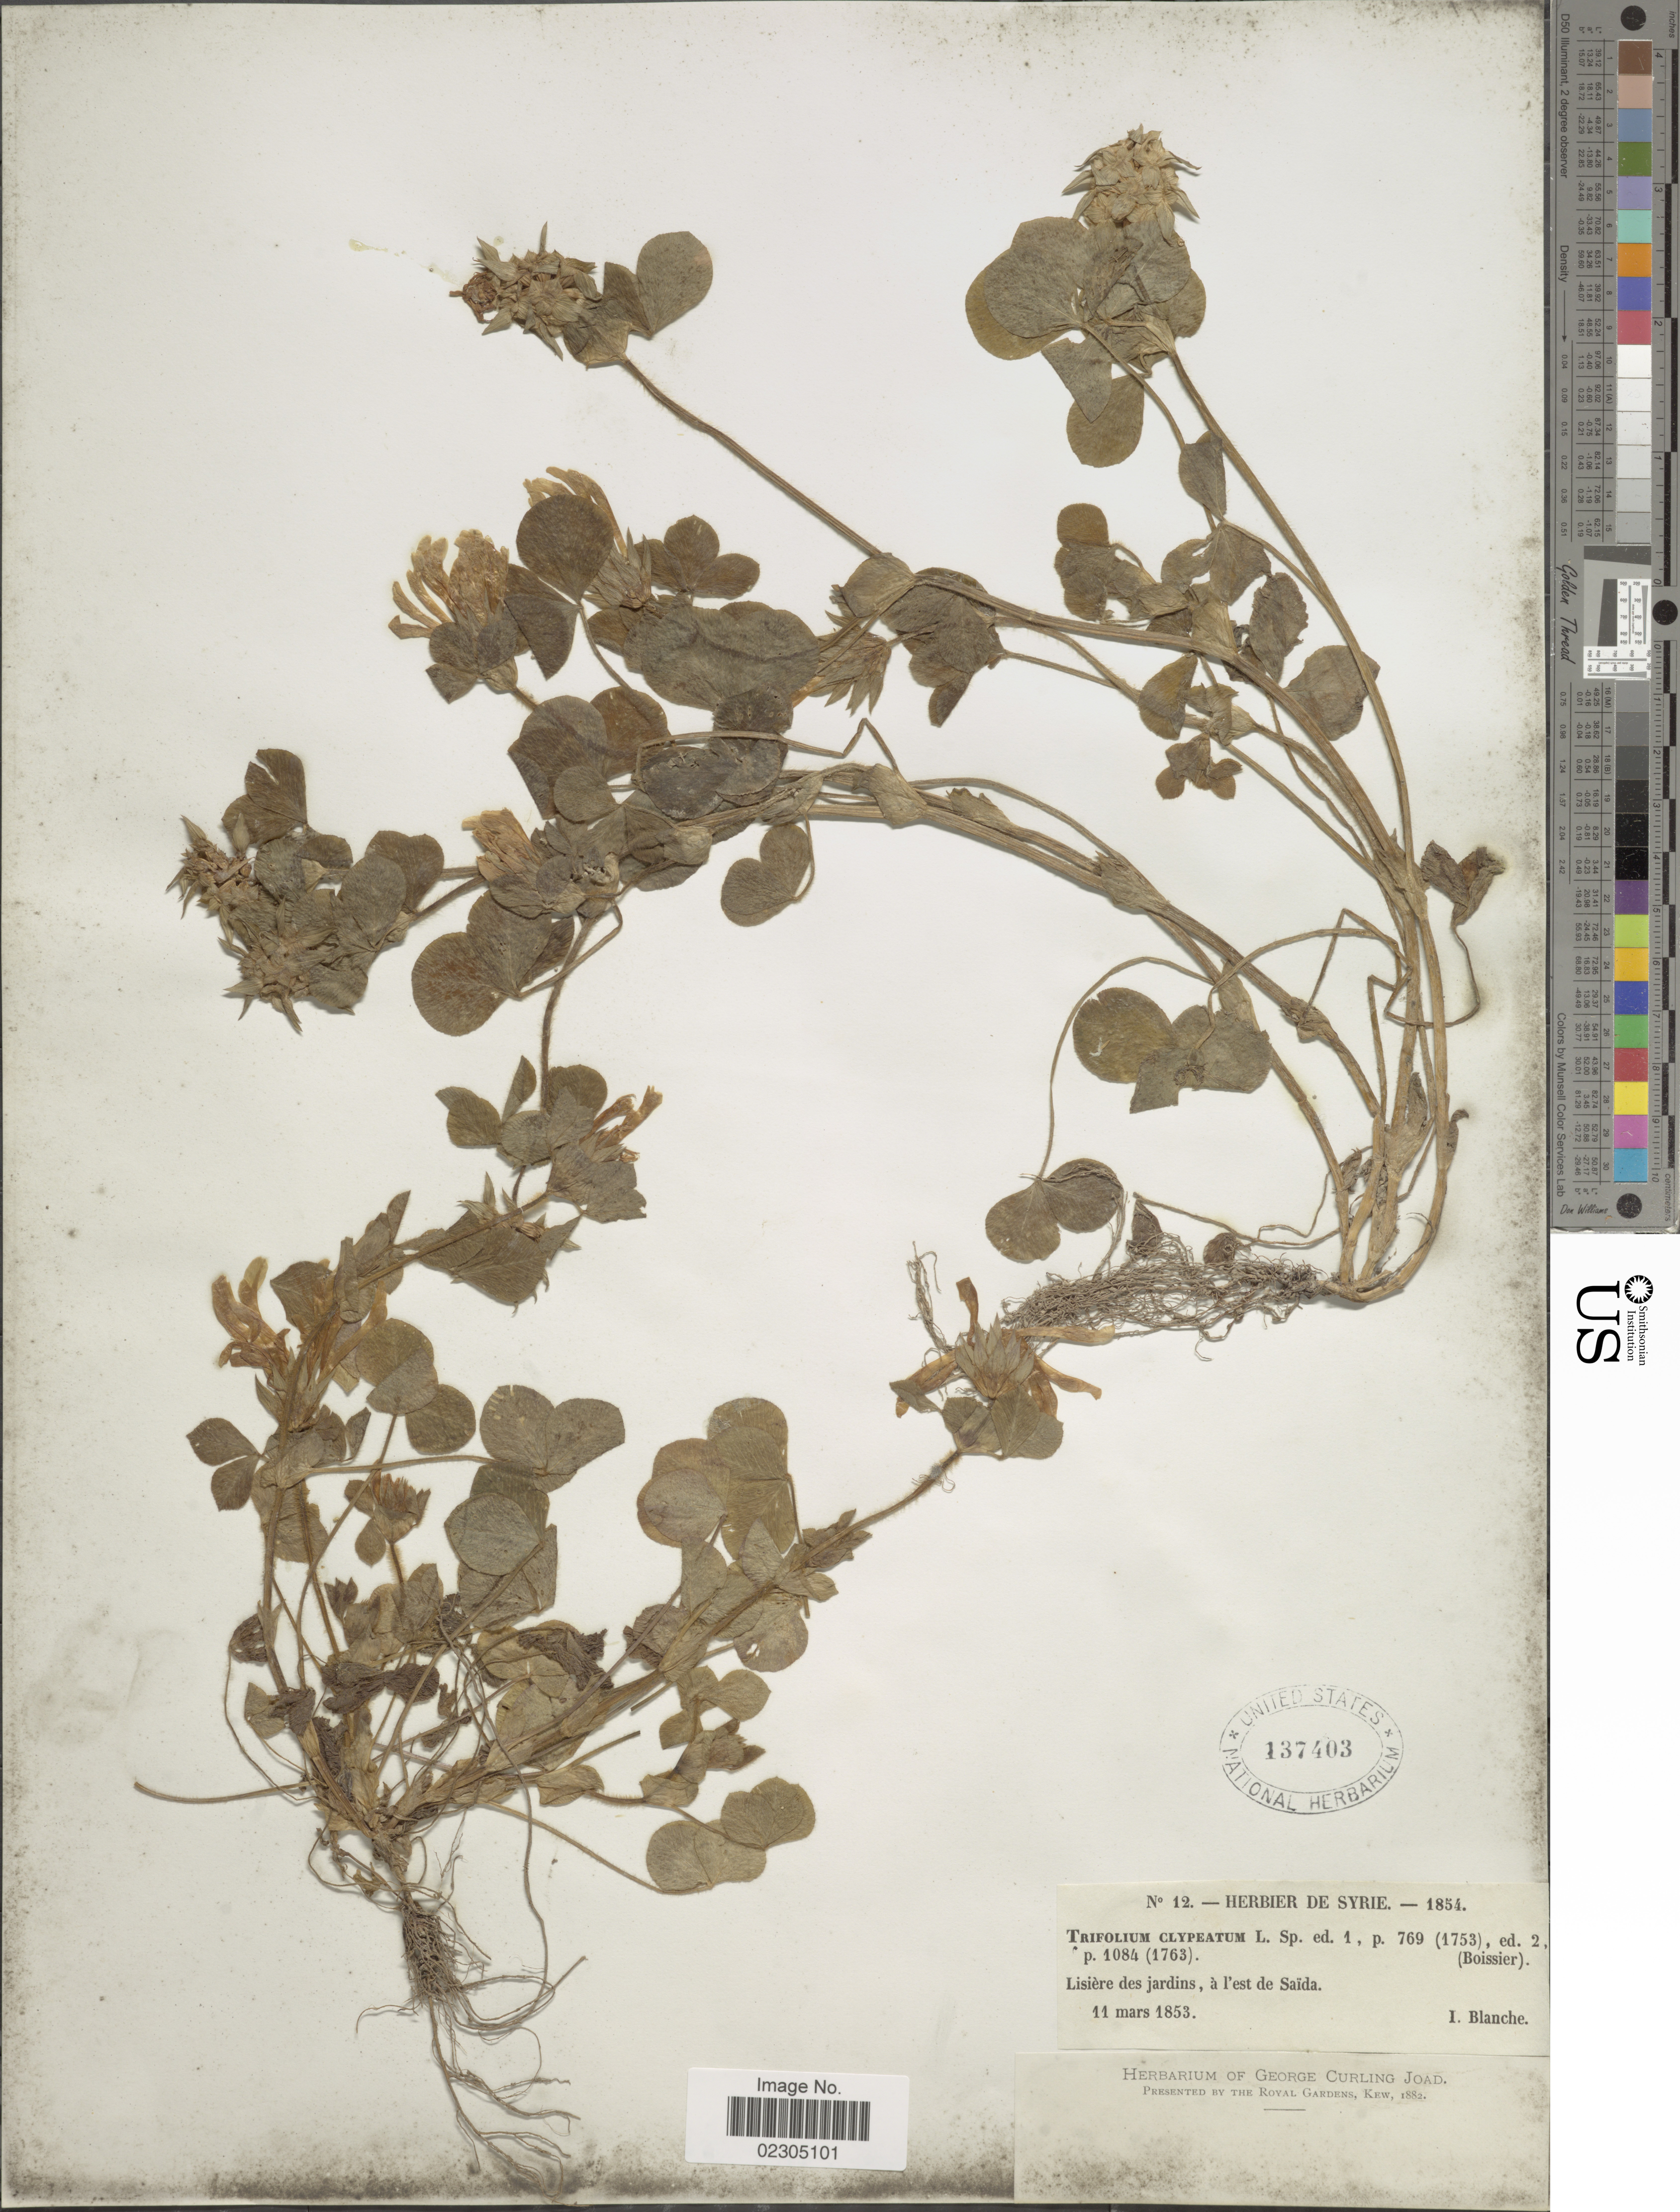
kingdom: Plantae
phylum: Tracheophyta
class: Magnoliopsida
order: Fabales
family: Fabaceae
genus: Trifolium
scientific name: Trifolium clypeatum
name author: L.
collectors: I. Blanche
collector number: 12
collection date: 1853-03-11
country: Syria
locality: Lisieres des jardins, a l'est de Saida.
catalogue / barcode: US 137403